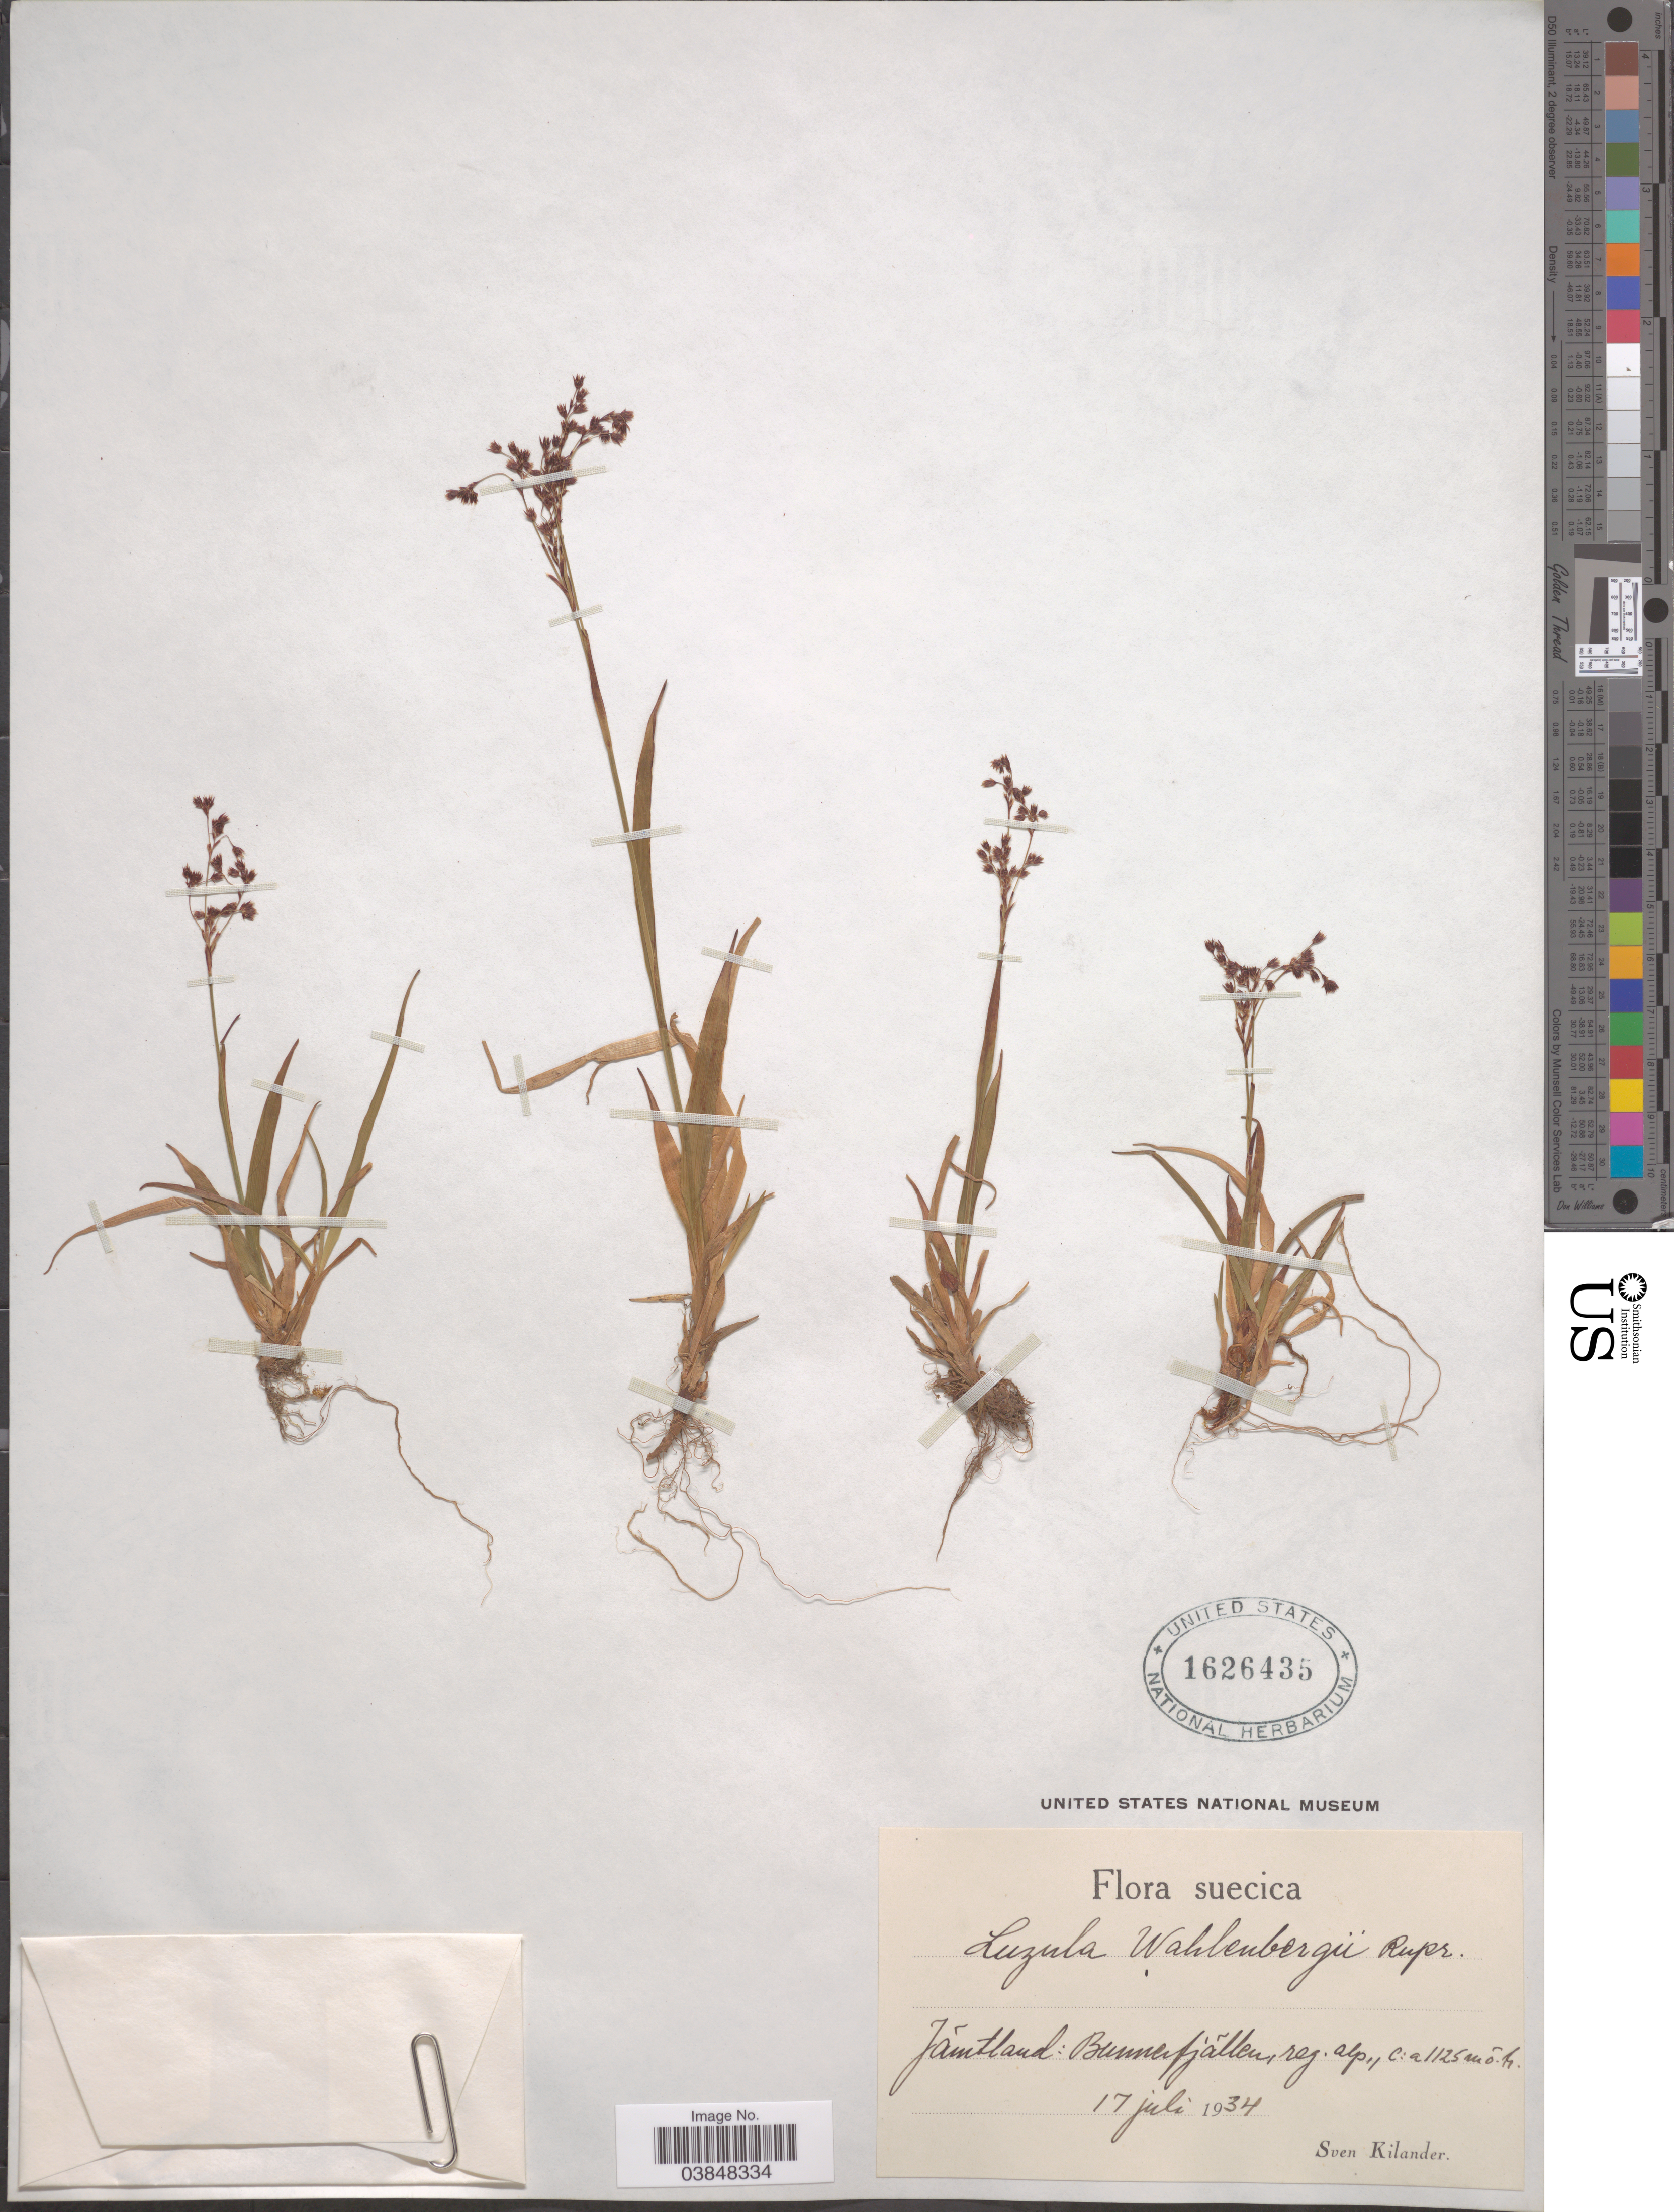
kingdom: Plantae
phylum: Tracheophyta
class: Liliopsida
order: Poales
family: Juncaceae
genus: Luzula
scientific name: Luzula wahlenbergii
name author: Rupr.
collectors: S. Kilander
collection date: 1934-07-17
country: Sweden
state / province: Jämtland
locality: Bumerfjallen, reg. alp.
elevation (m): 1125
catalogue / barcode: US 1626435